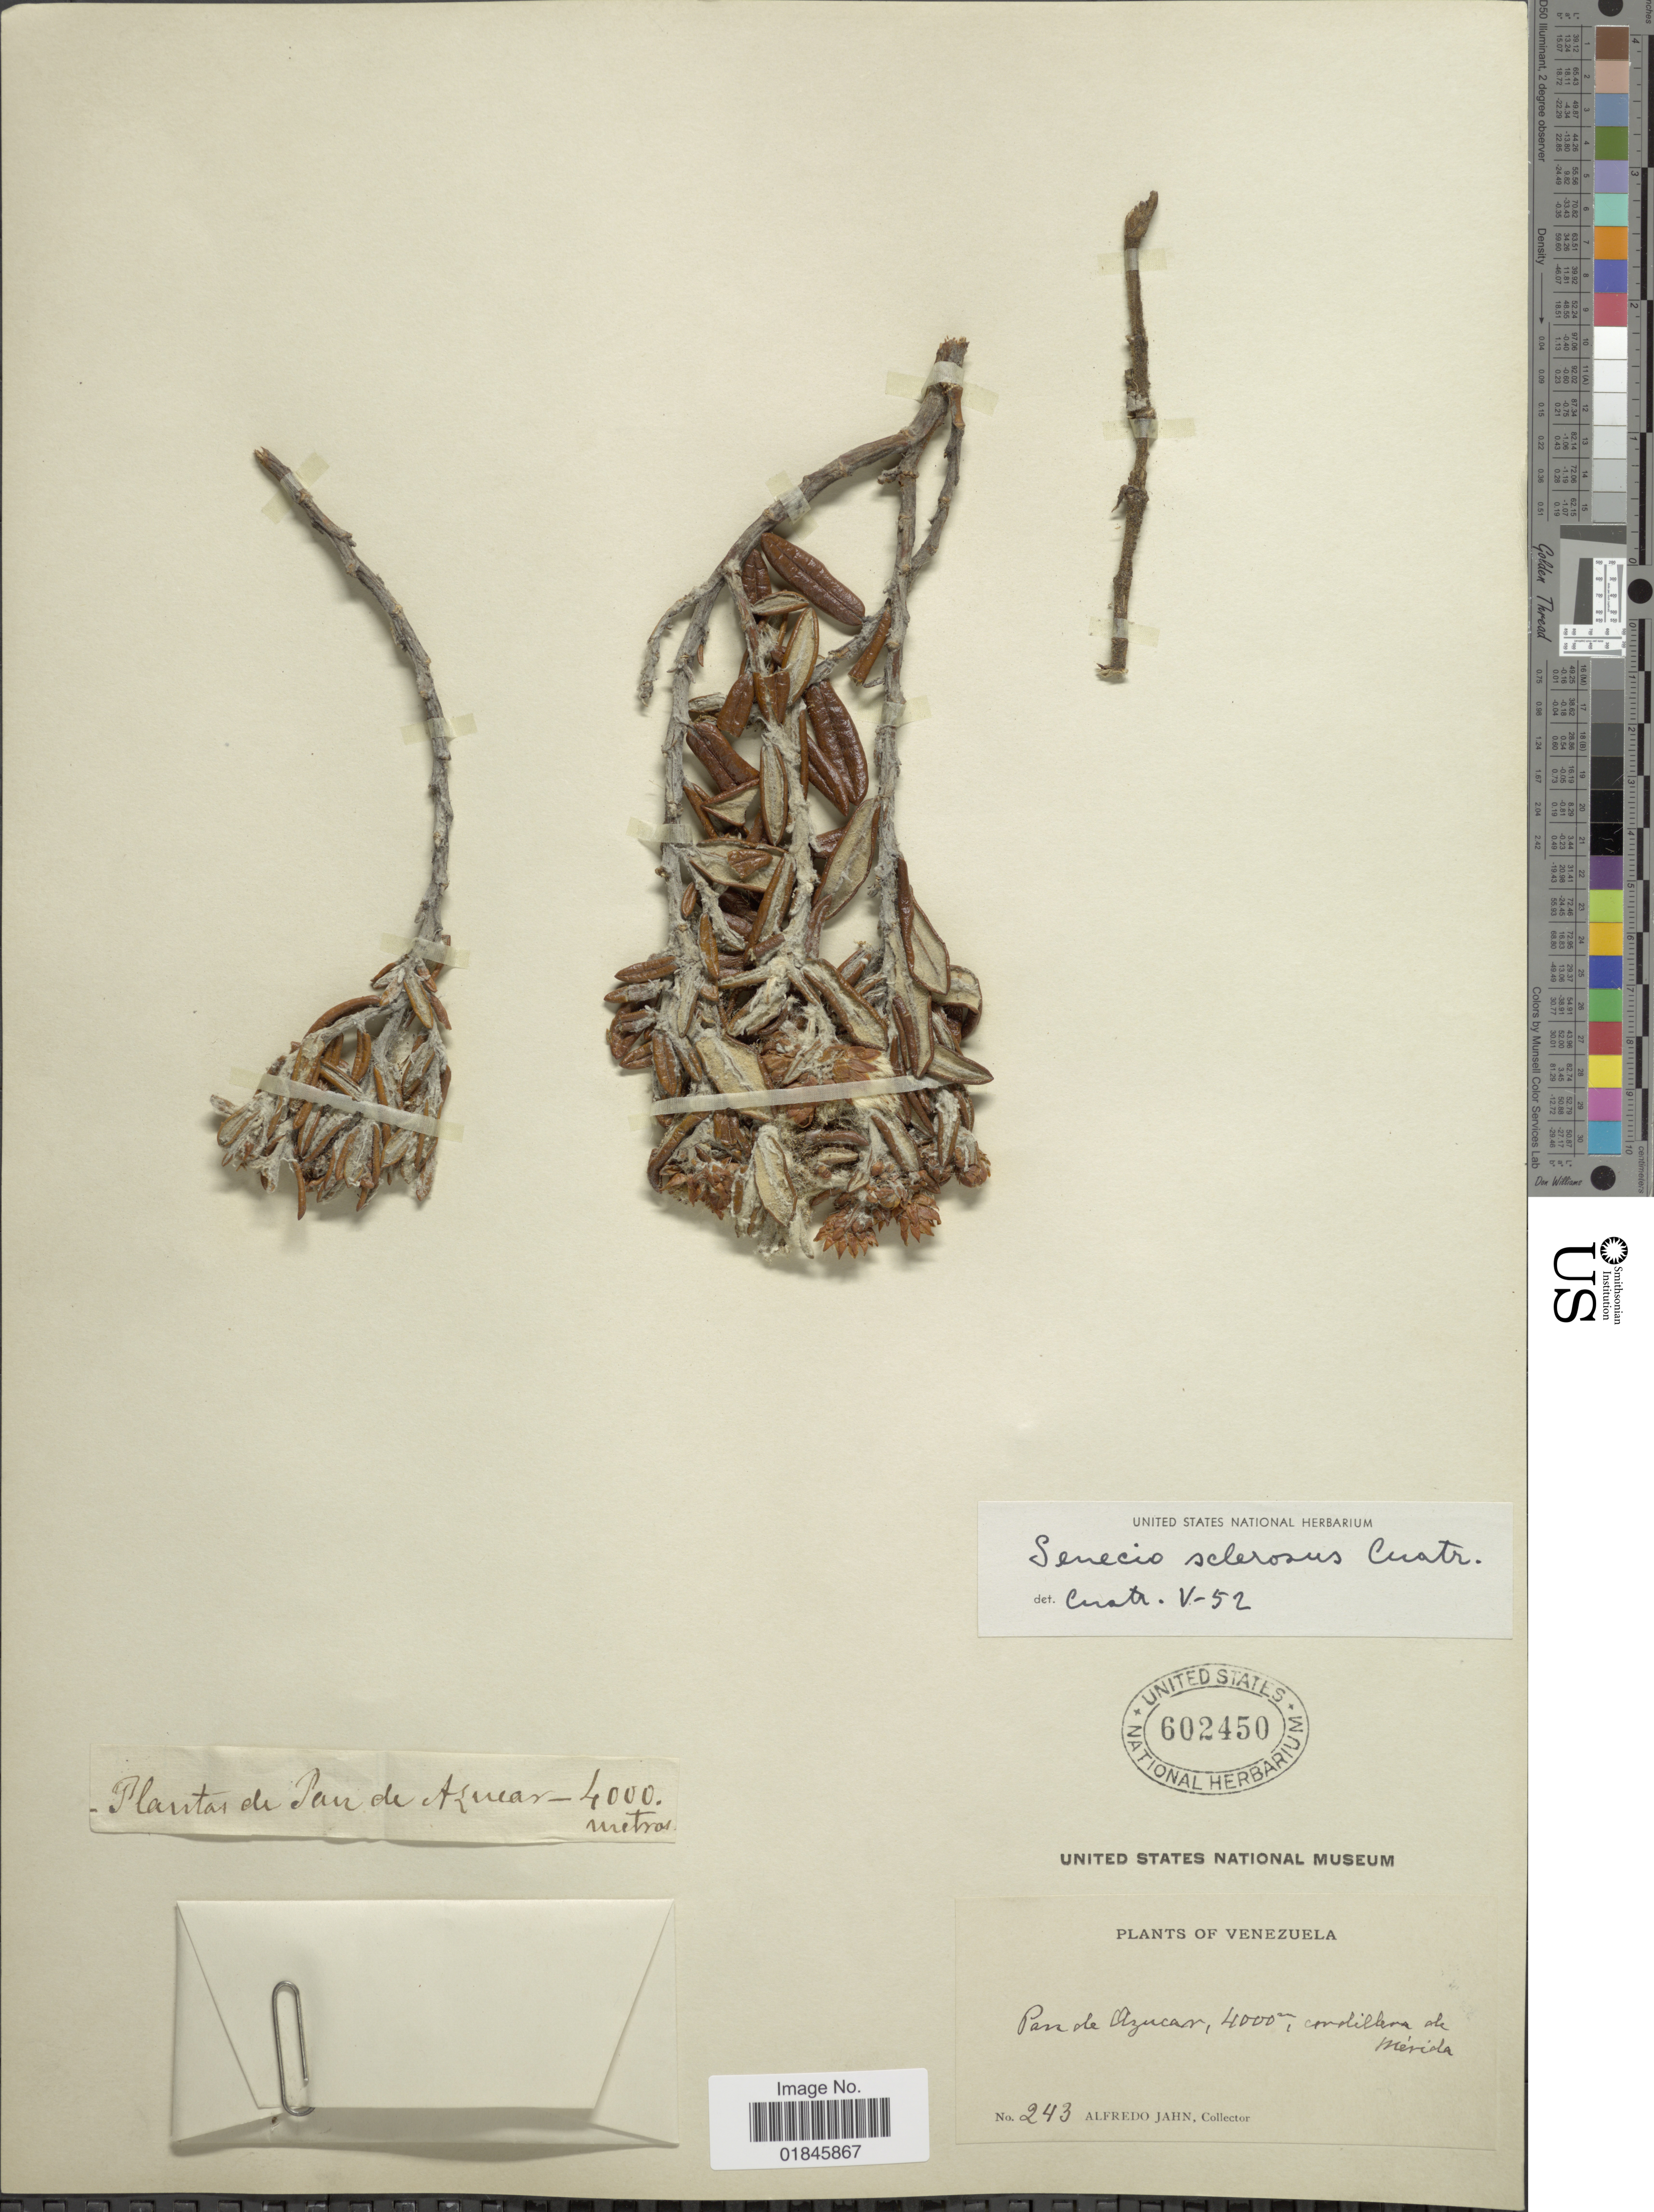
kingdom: Plantae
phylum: Tracheophyta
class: Magnoliopsida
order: Asterales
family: Asteraceae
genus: Pentacalia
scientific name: Pentacalia sclerosa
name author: (Cuatrec.) Cuatrec.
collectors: A. Jahn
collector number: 243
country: Venezuela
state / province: Mérida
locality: Pan de Azucar, cordillera de Mérida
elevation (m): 4000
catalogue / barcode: US 602450